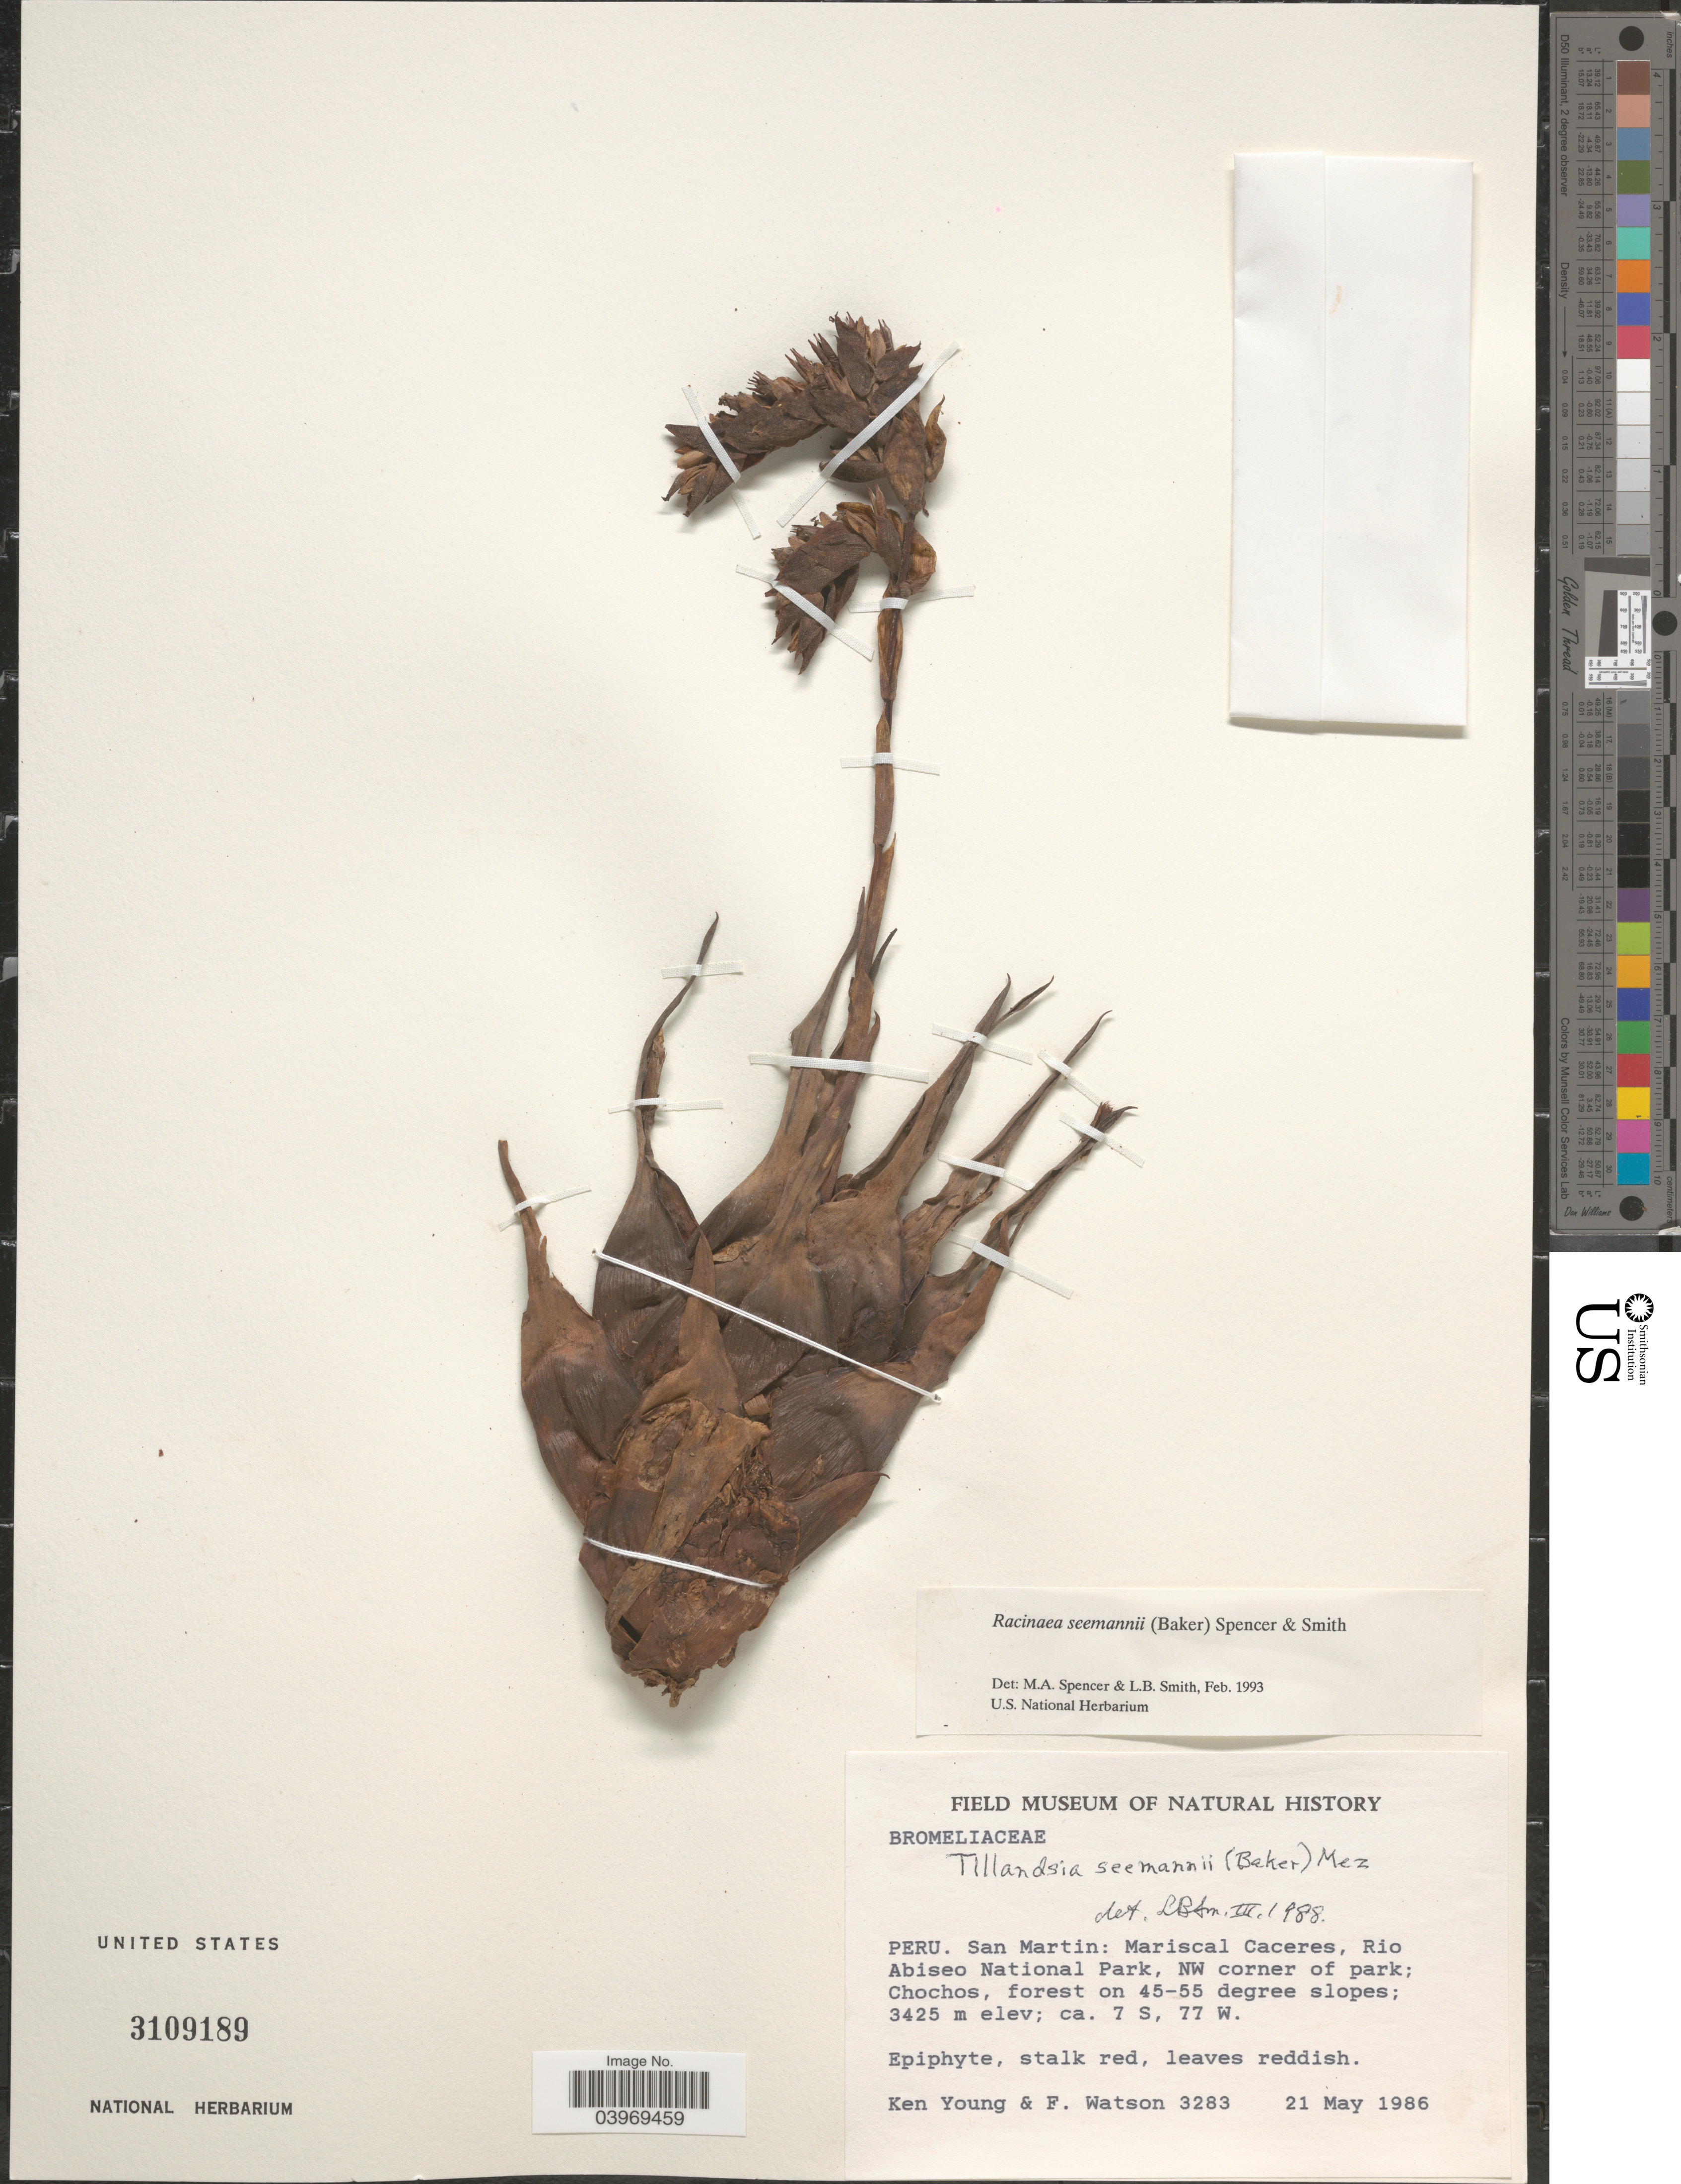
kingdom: Plantae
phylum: Tracheophyta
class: Liliopsida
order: Poales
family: Bromeliaceae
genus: Racinaea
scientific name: Racinaea seemannii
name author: (Baker) M.A. Spencer & L.B. Sm.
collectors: K. Young & F. Watson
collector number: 3283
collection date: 1986-05-21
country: Peru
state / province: San Martín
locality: Mariscal Caceres, Rio Abiseo National Park, NW corner of park; Chochos.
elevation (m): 3425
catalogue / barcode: US 3109189